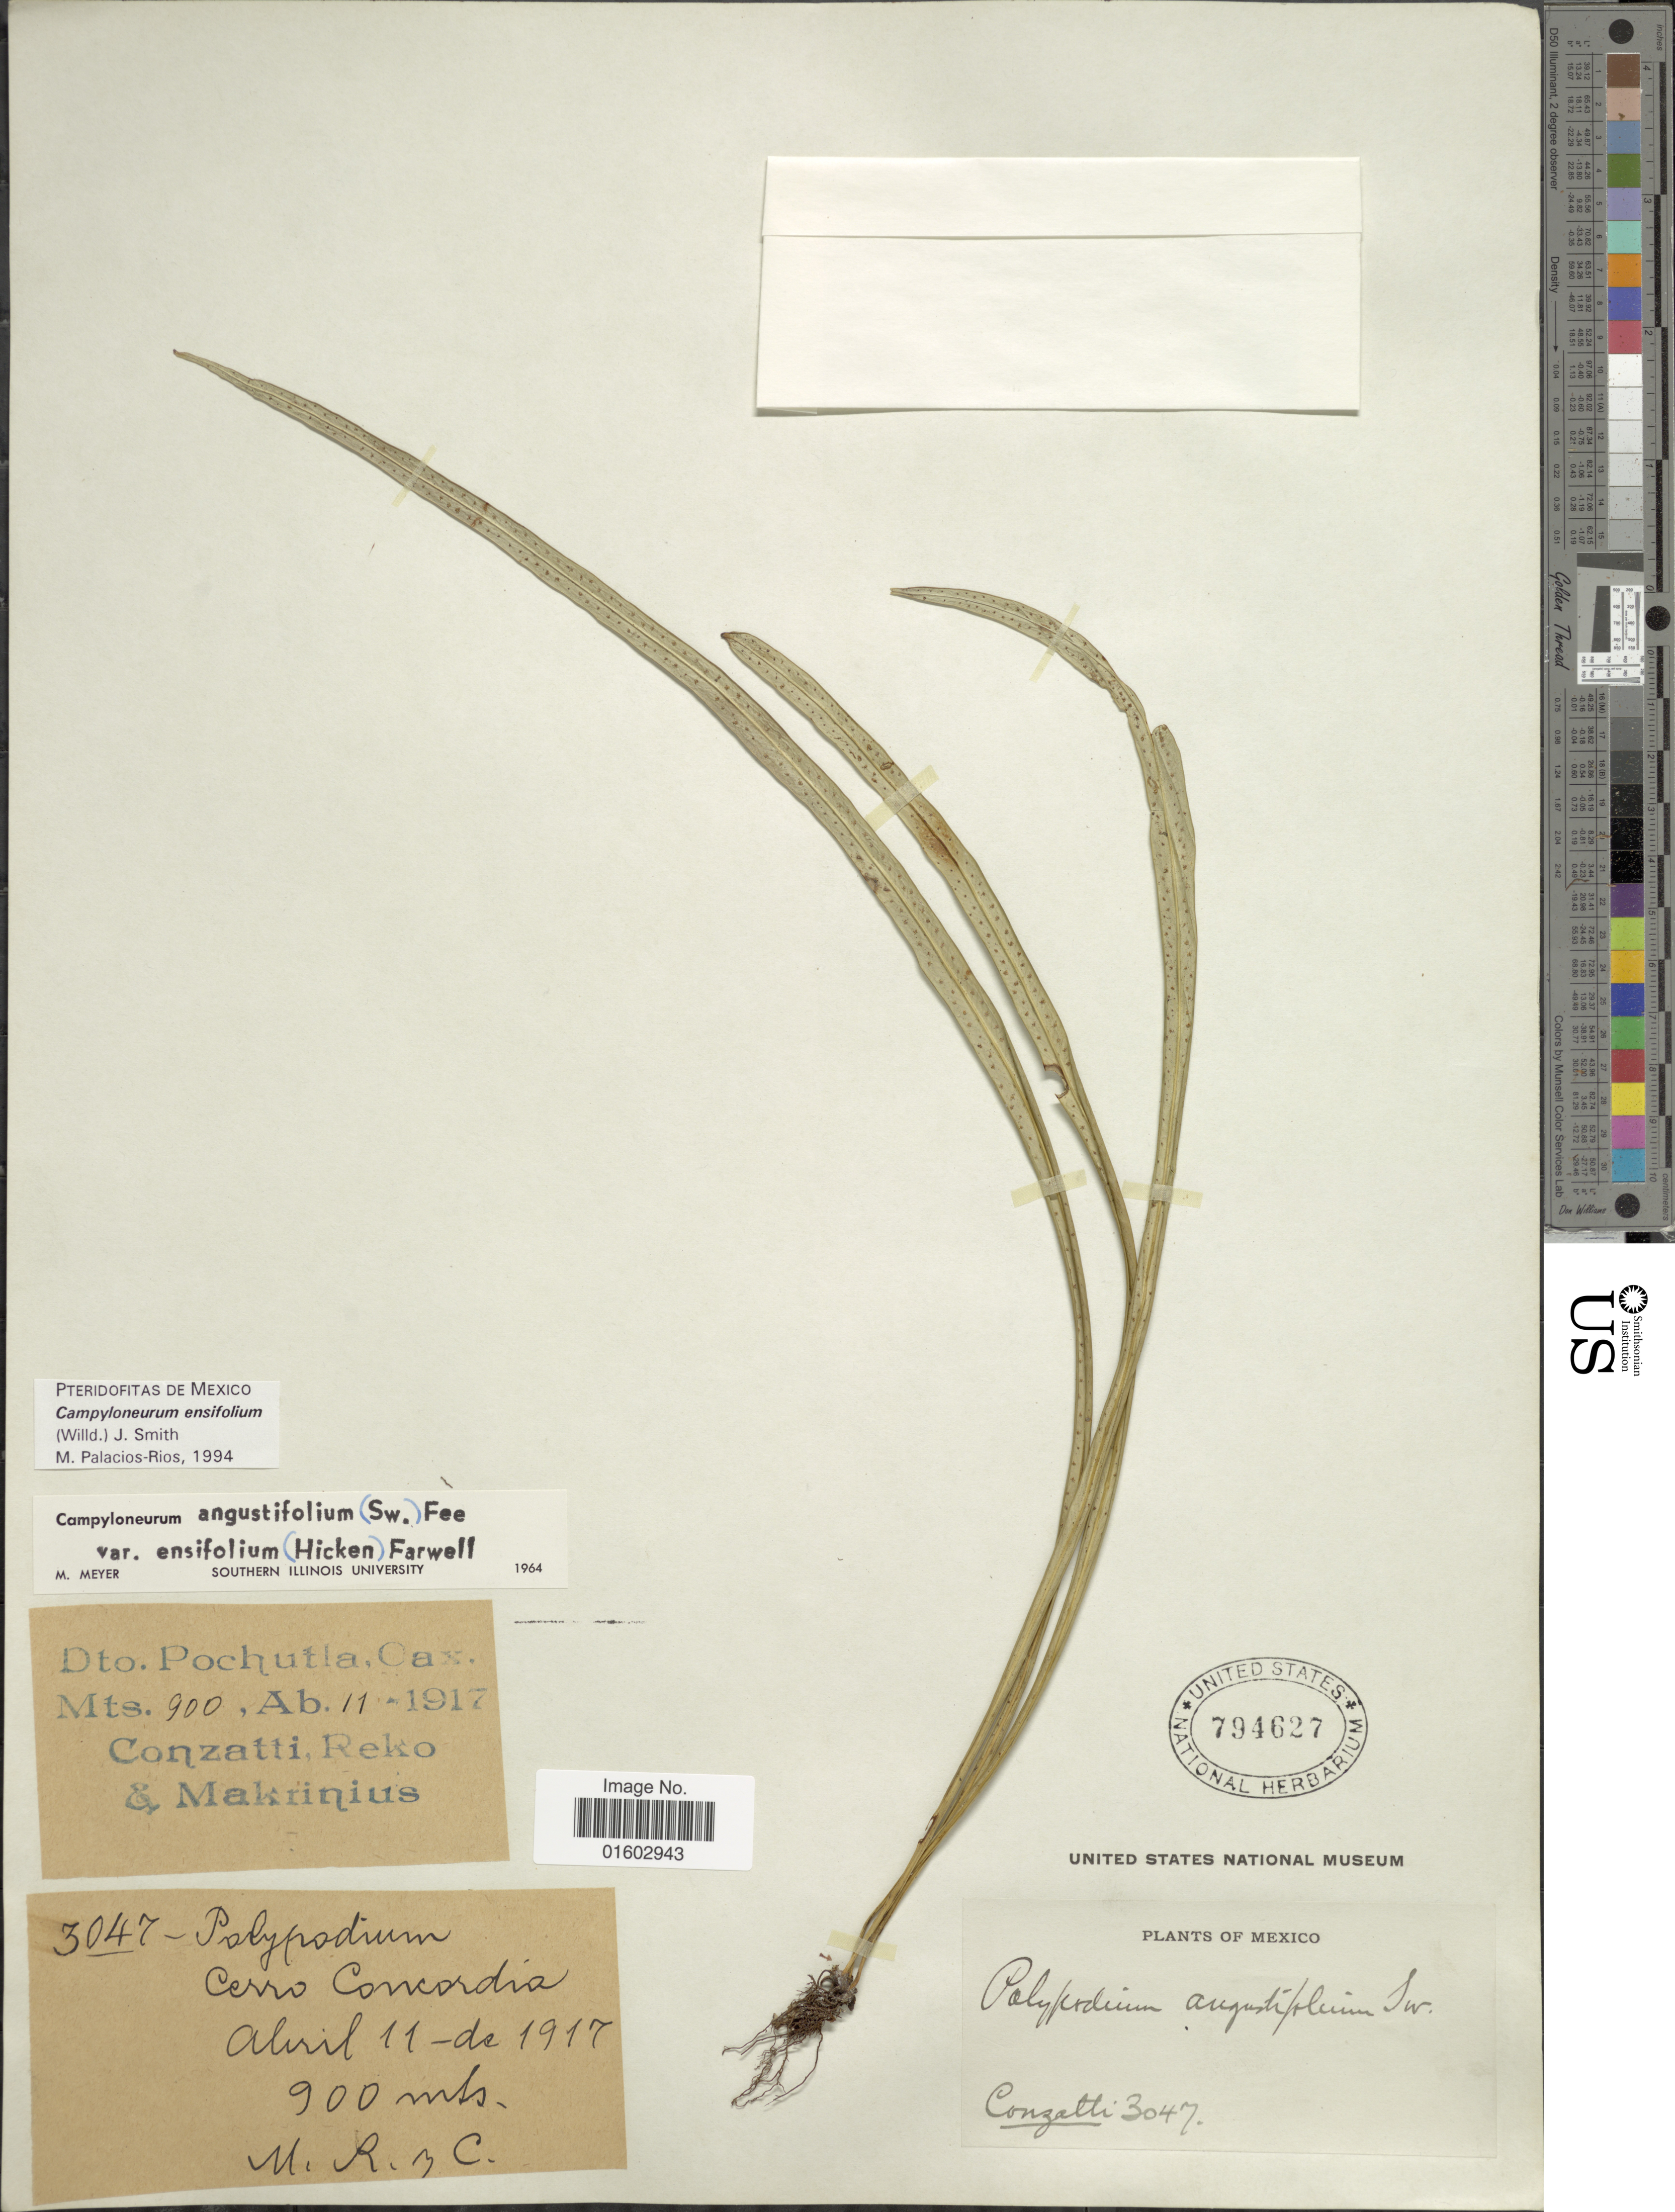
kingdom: Plantae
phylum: Tracheophyta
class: Polypodiopsida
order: Polypodiales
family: Polypodiaceae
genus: Campyloneurum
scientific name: Campyloneurum angustifolium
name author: (Sw.) Fée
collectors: R. Conzatti & -. Makrinius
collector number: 3047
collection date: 1917-04-11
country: Mexico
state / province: Oaxaca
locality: Cerro Concordia. Dto Pochutla, Oax.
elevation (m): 900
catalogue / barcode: US 794627